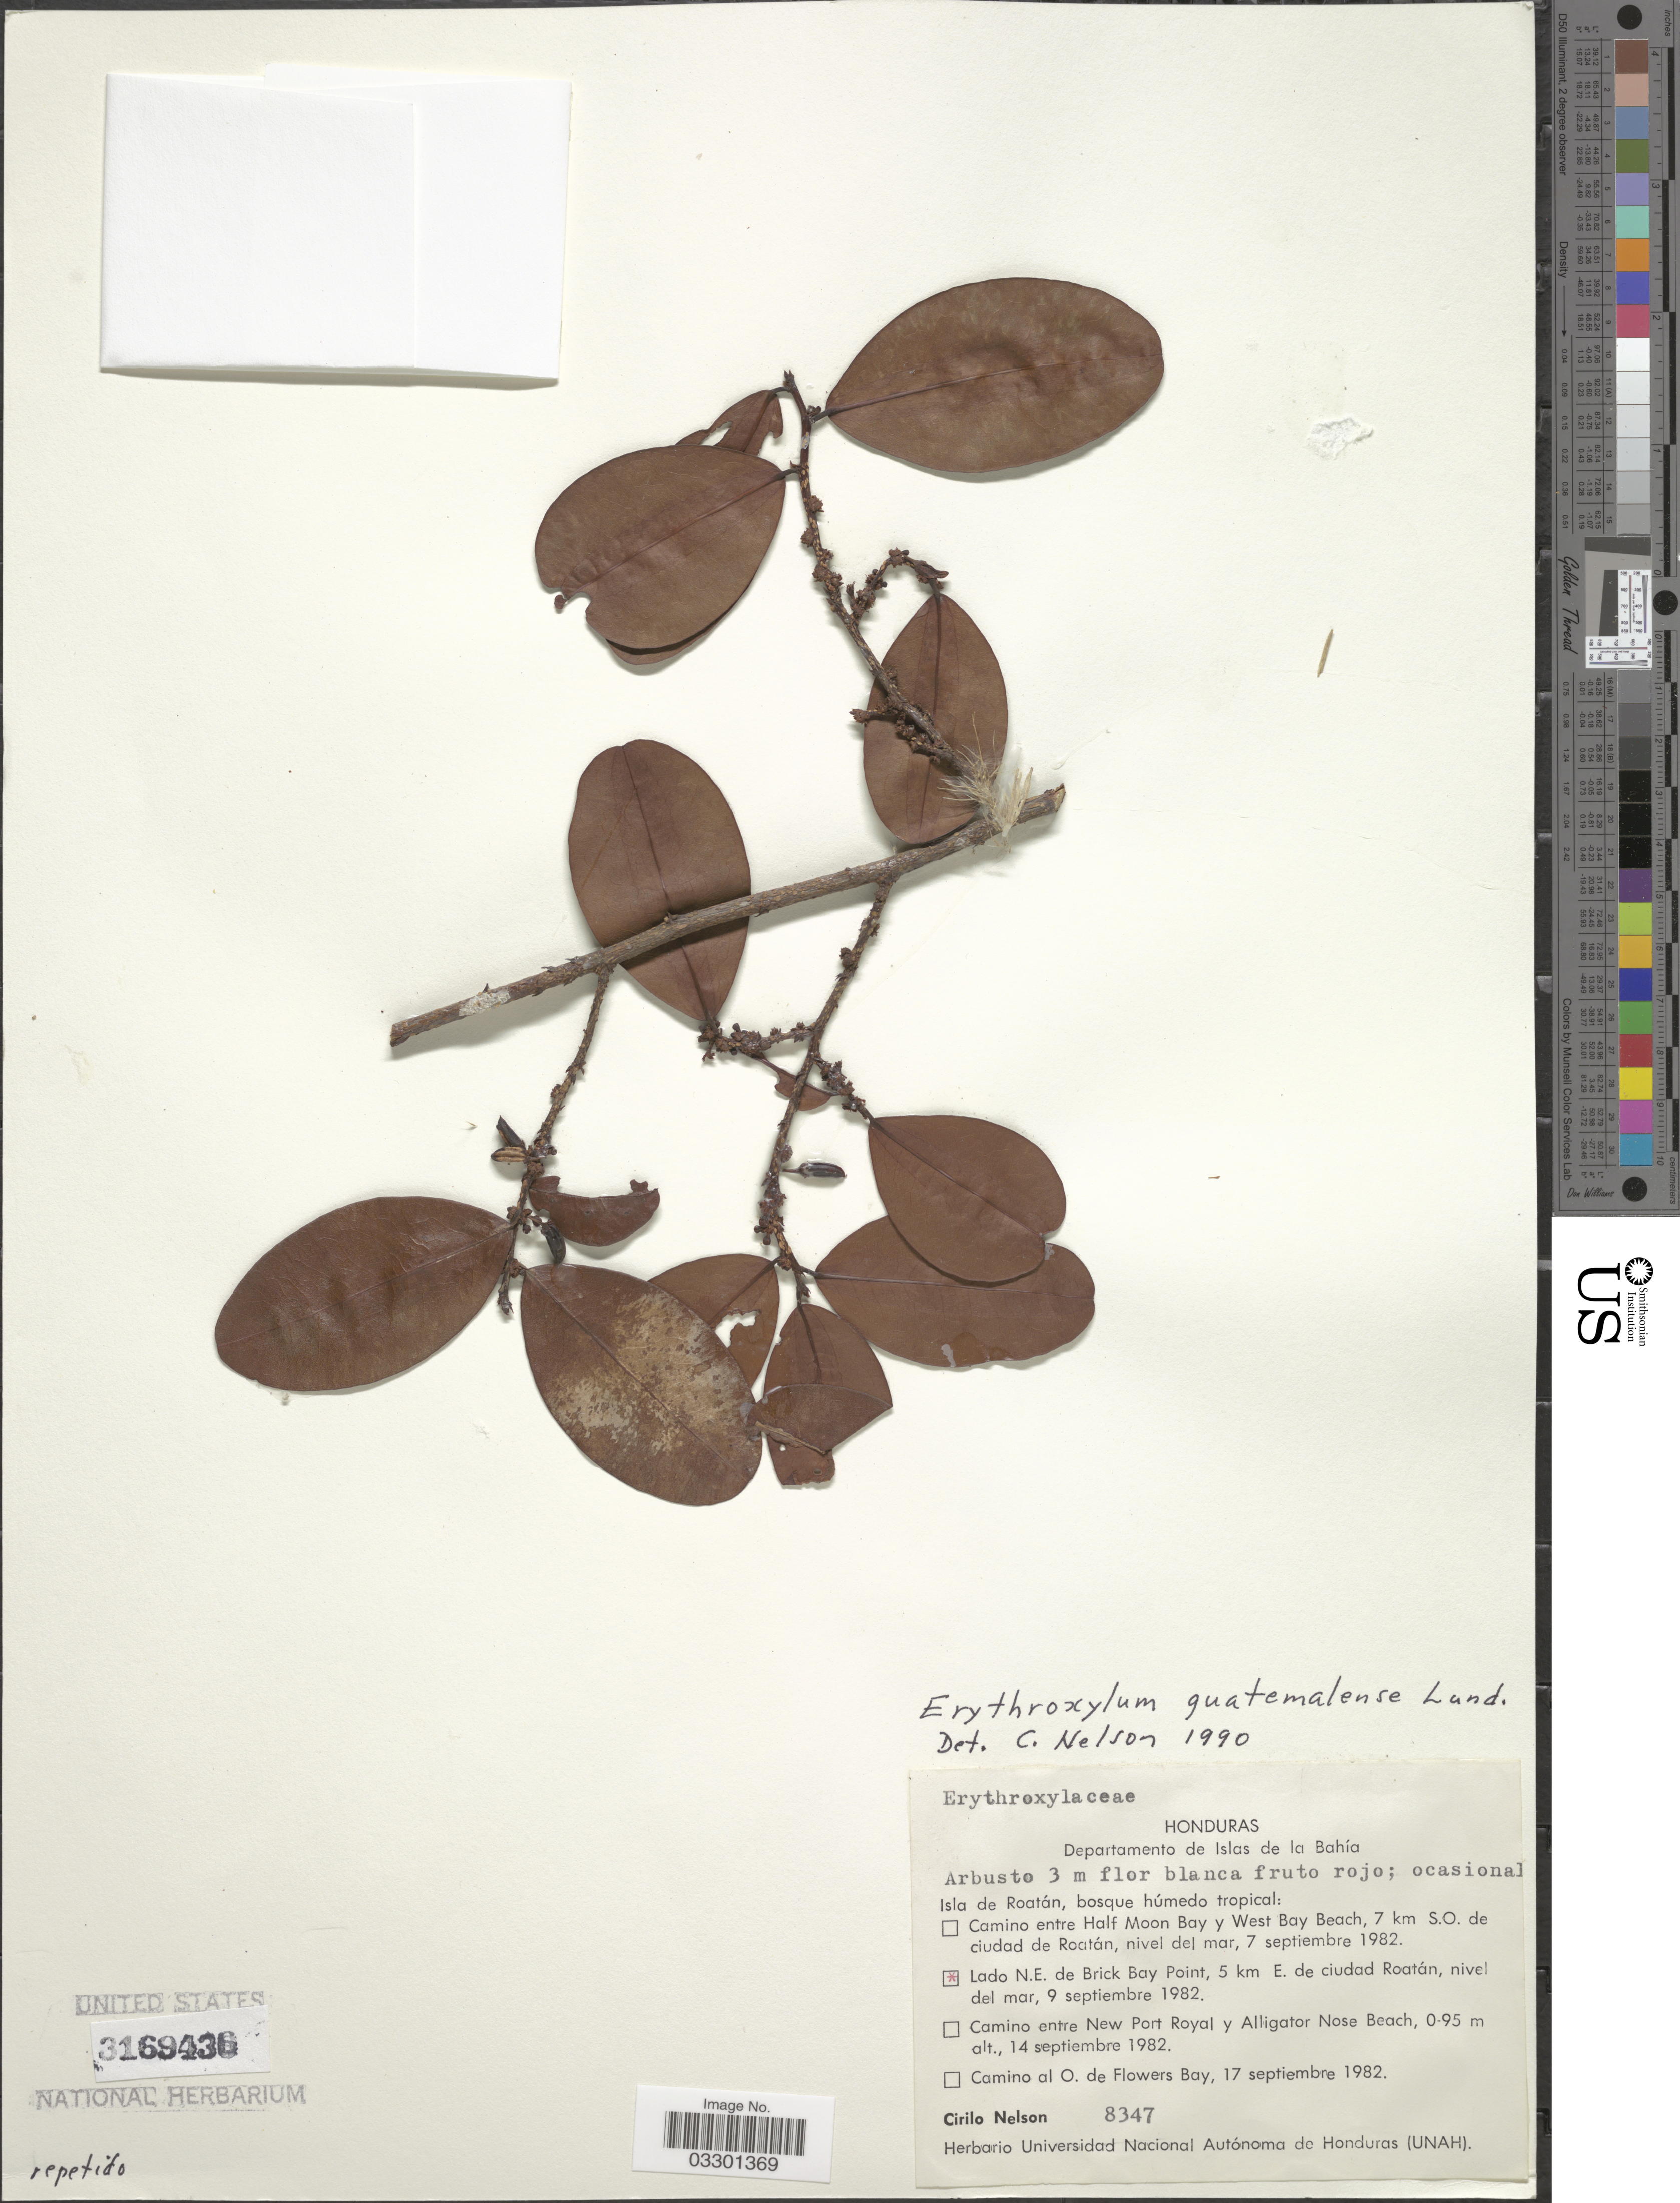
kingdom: Plantae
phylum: Tracheophyta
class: Magnoliopsida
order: Malpighiales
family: Erythroxylaceae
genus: Erythroxylum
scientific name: Erythroxylum guatemalense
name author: Lundell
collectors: C. Nelson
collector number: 8347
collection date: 1982-09-09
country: Honduras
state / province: Islas de la Bahía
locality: Departamento de Islas de la Bahía. Lado N.E. de Brick Bay Point, 5 km E. de ciudad Roatán, nivel del mar.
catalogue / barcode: US 3169436